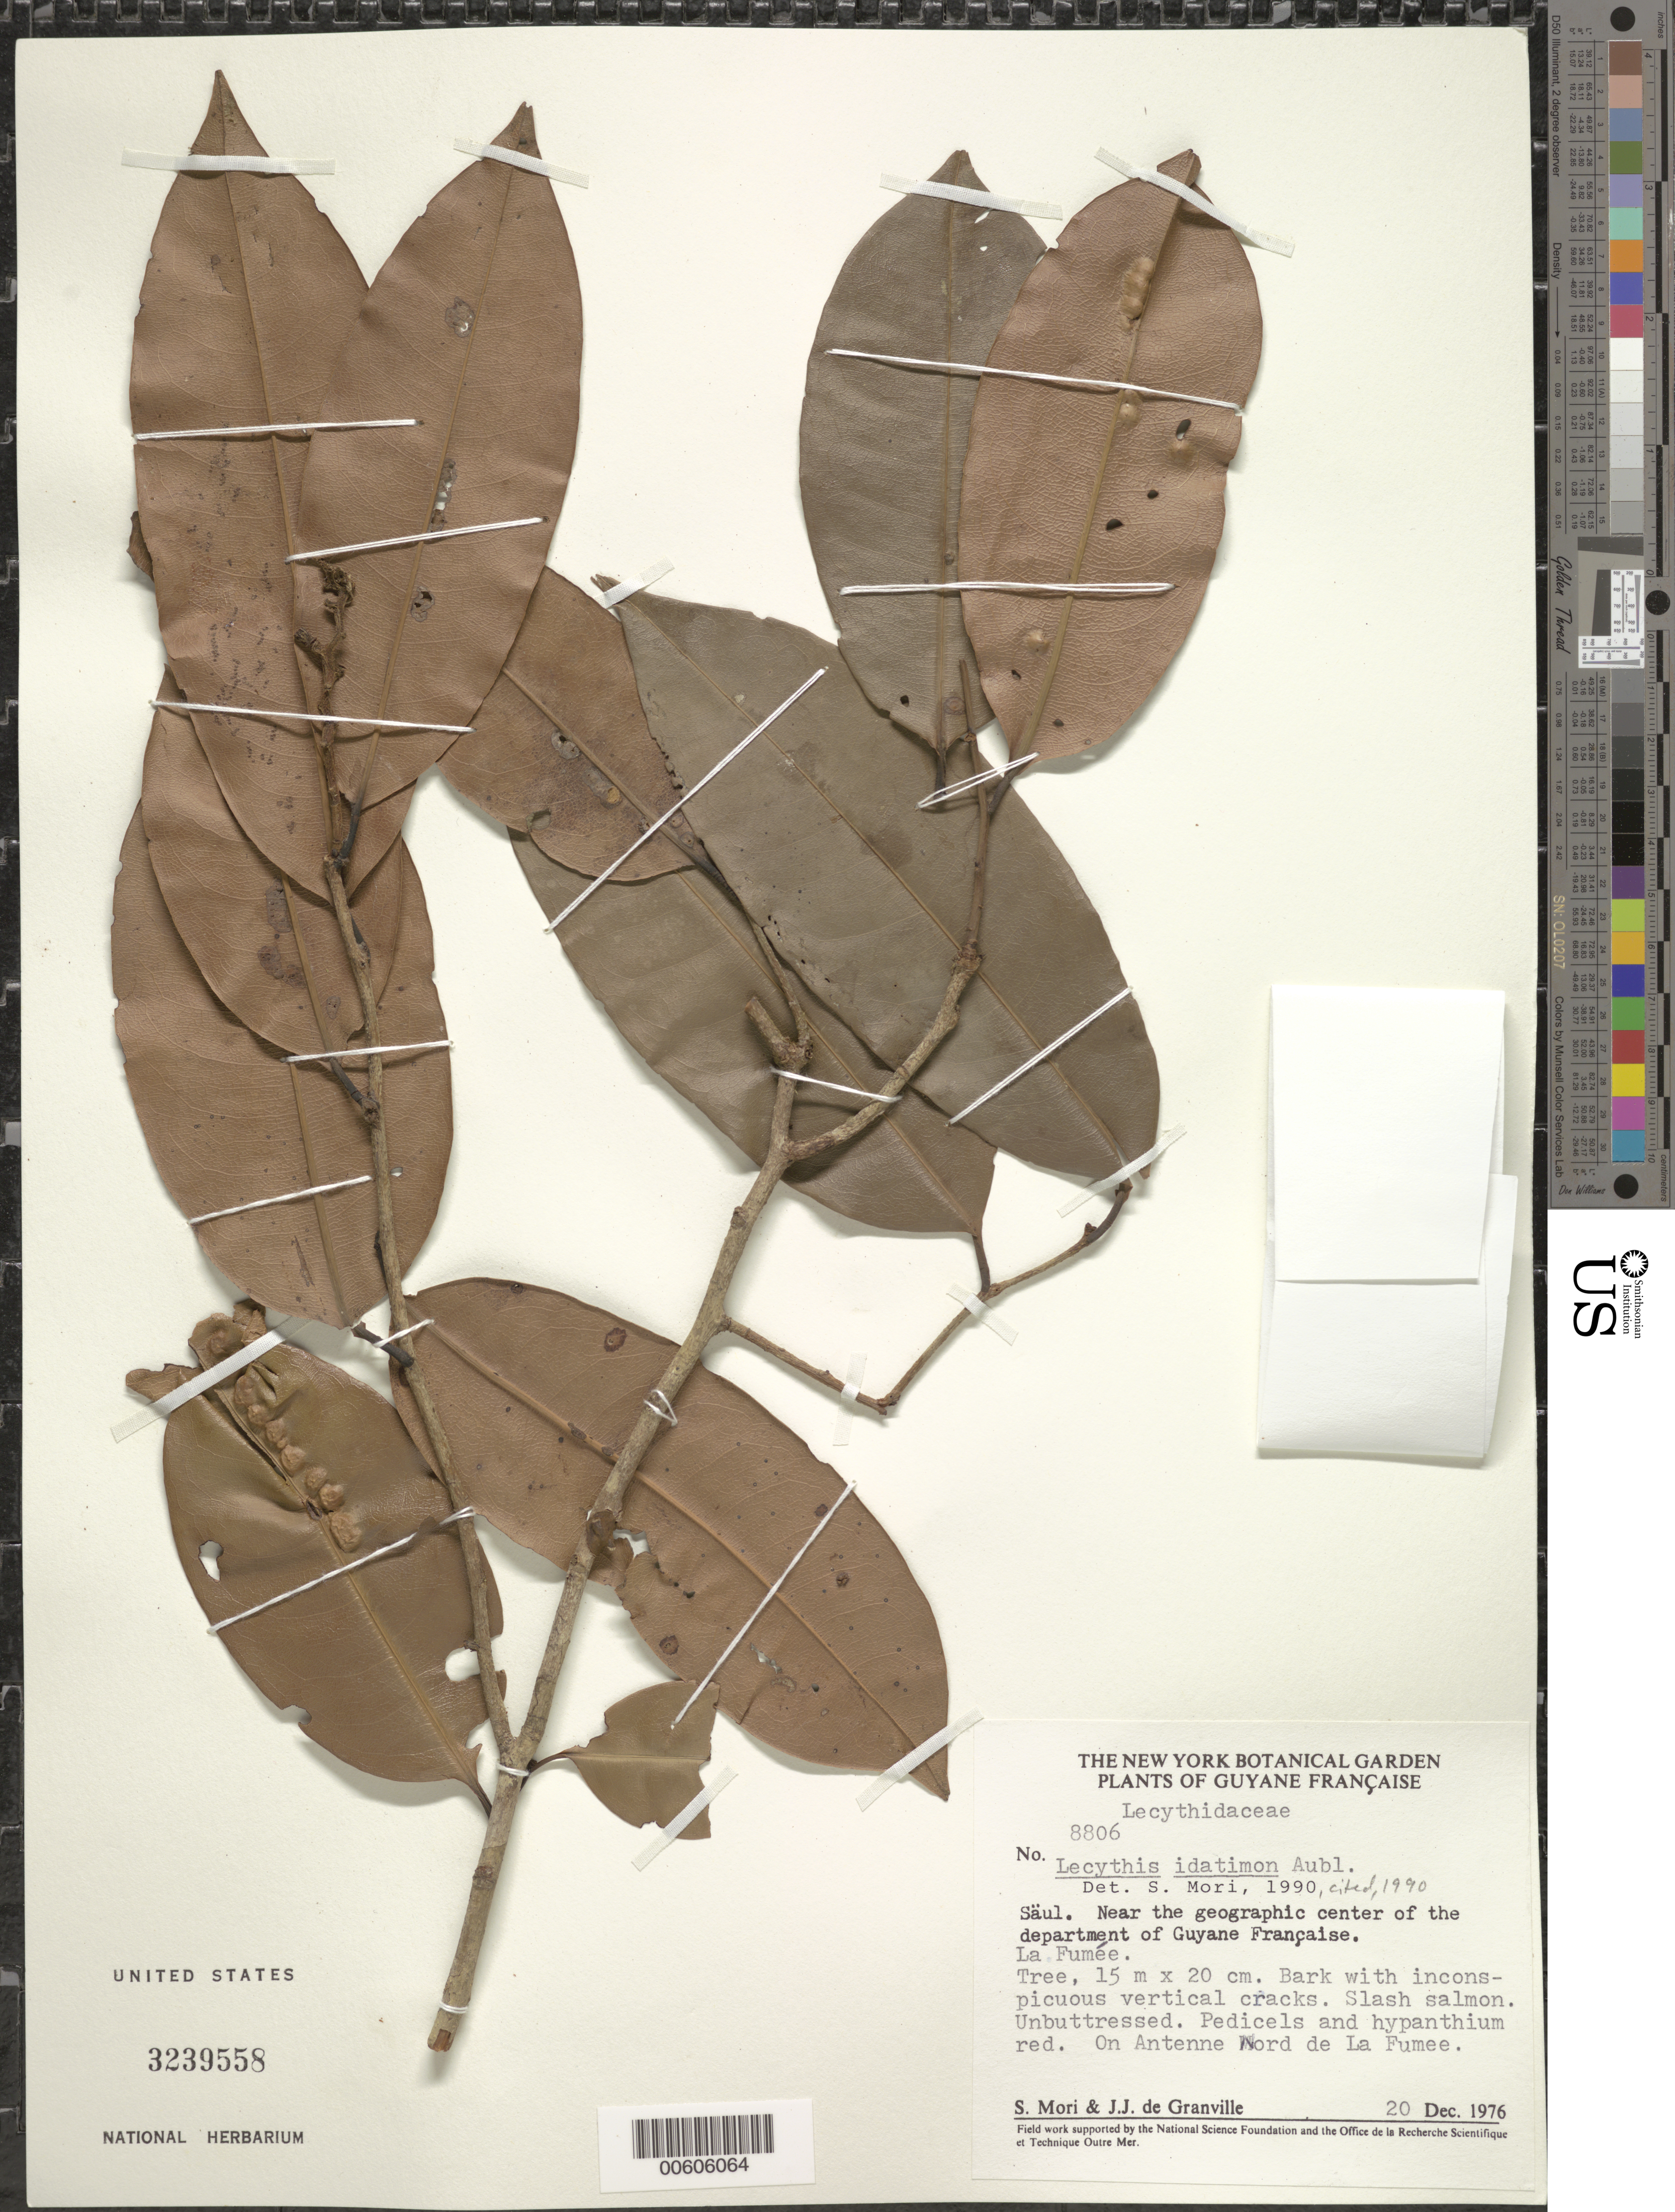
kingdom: Plantae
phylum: Tracheophyta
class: Magnoliopsida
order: Ericales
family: Lecythidaceae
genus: Lecythis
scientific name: Lecythis idatimon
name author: Aubl.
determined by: Mori, Scott A.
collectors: S. Mori & J.-J. de Granville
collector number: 8806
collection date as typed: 20-Dec-76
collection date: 1976-12-20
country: French Guiana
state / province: Saint-Laurent-du-Maroni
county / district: Saül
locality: Saül, La Fumée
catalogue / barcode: US 3239558